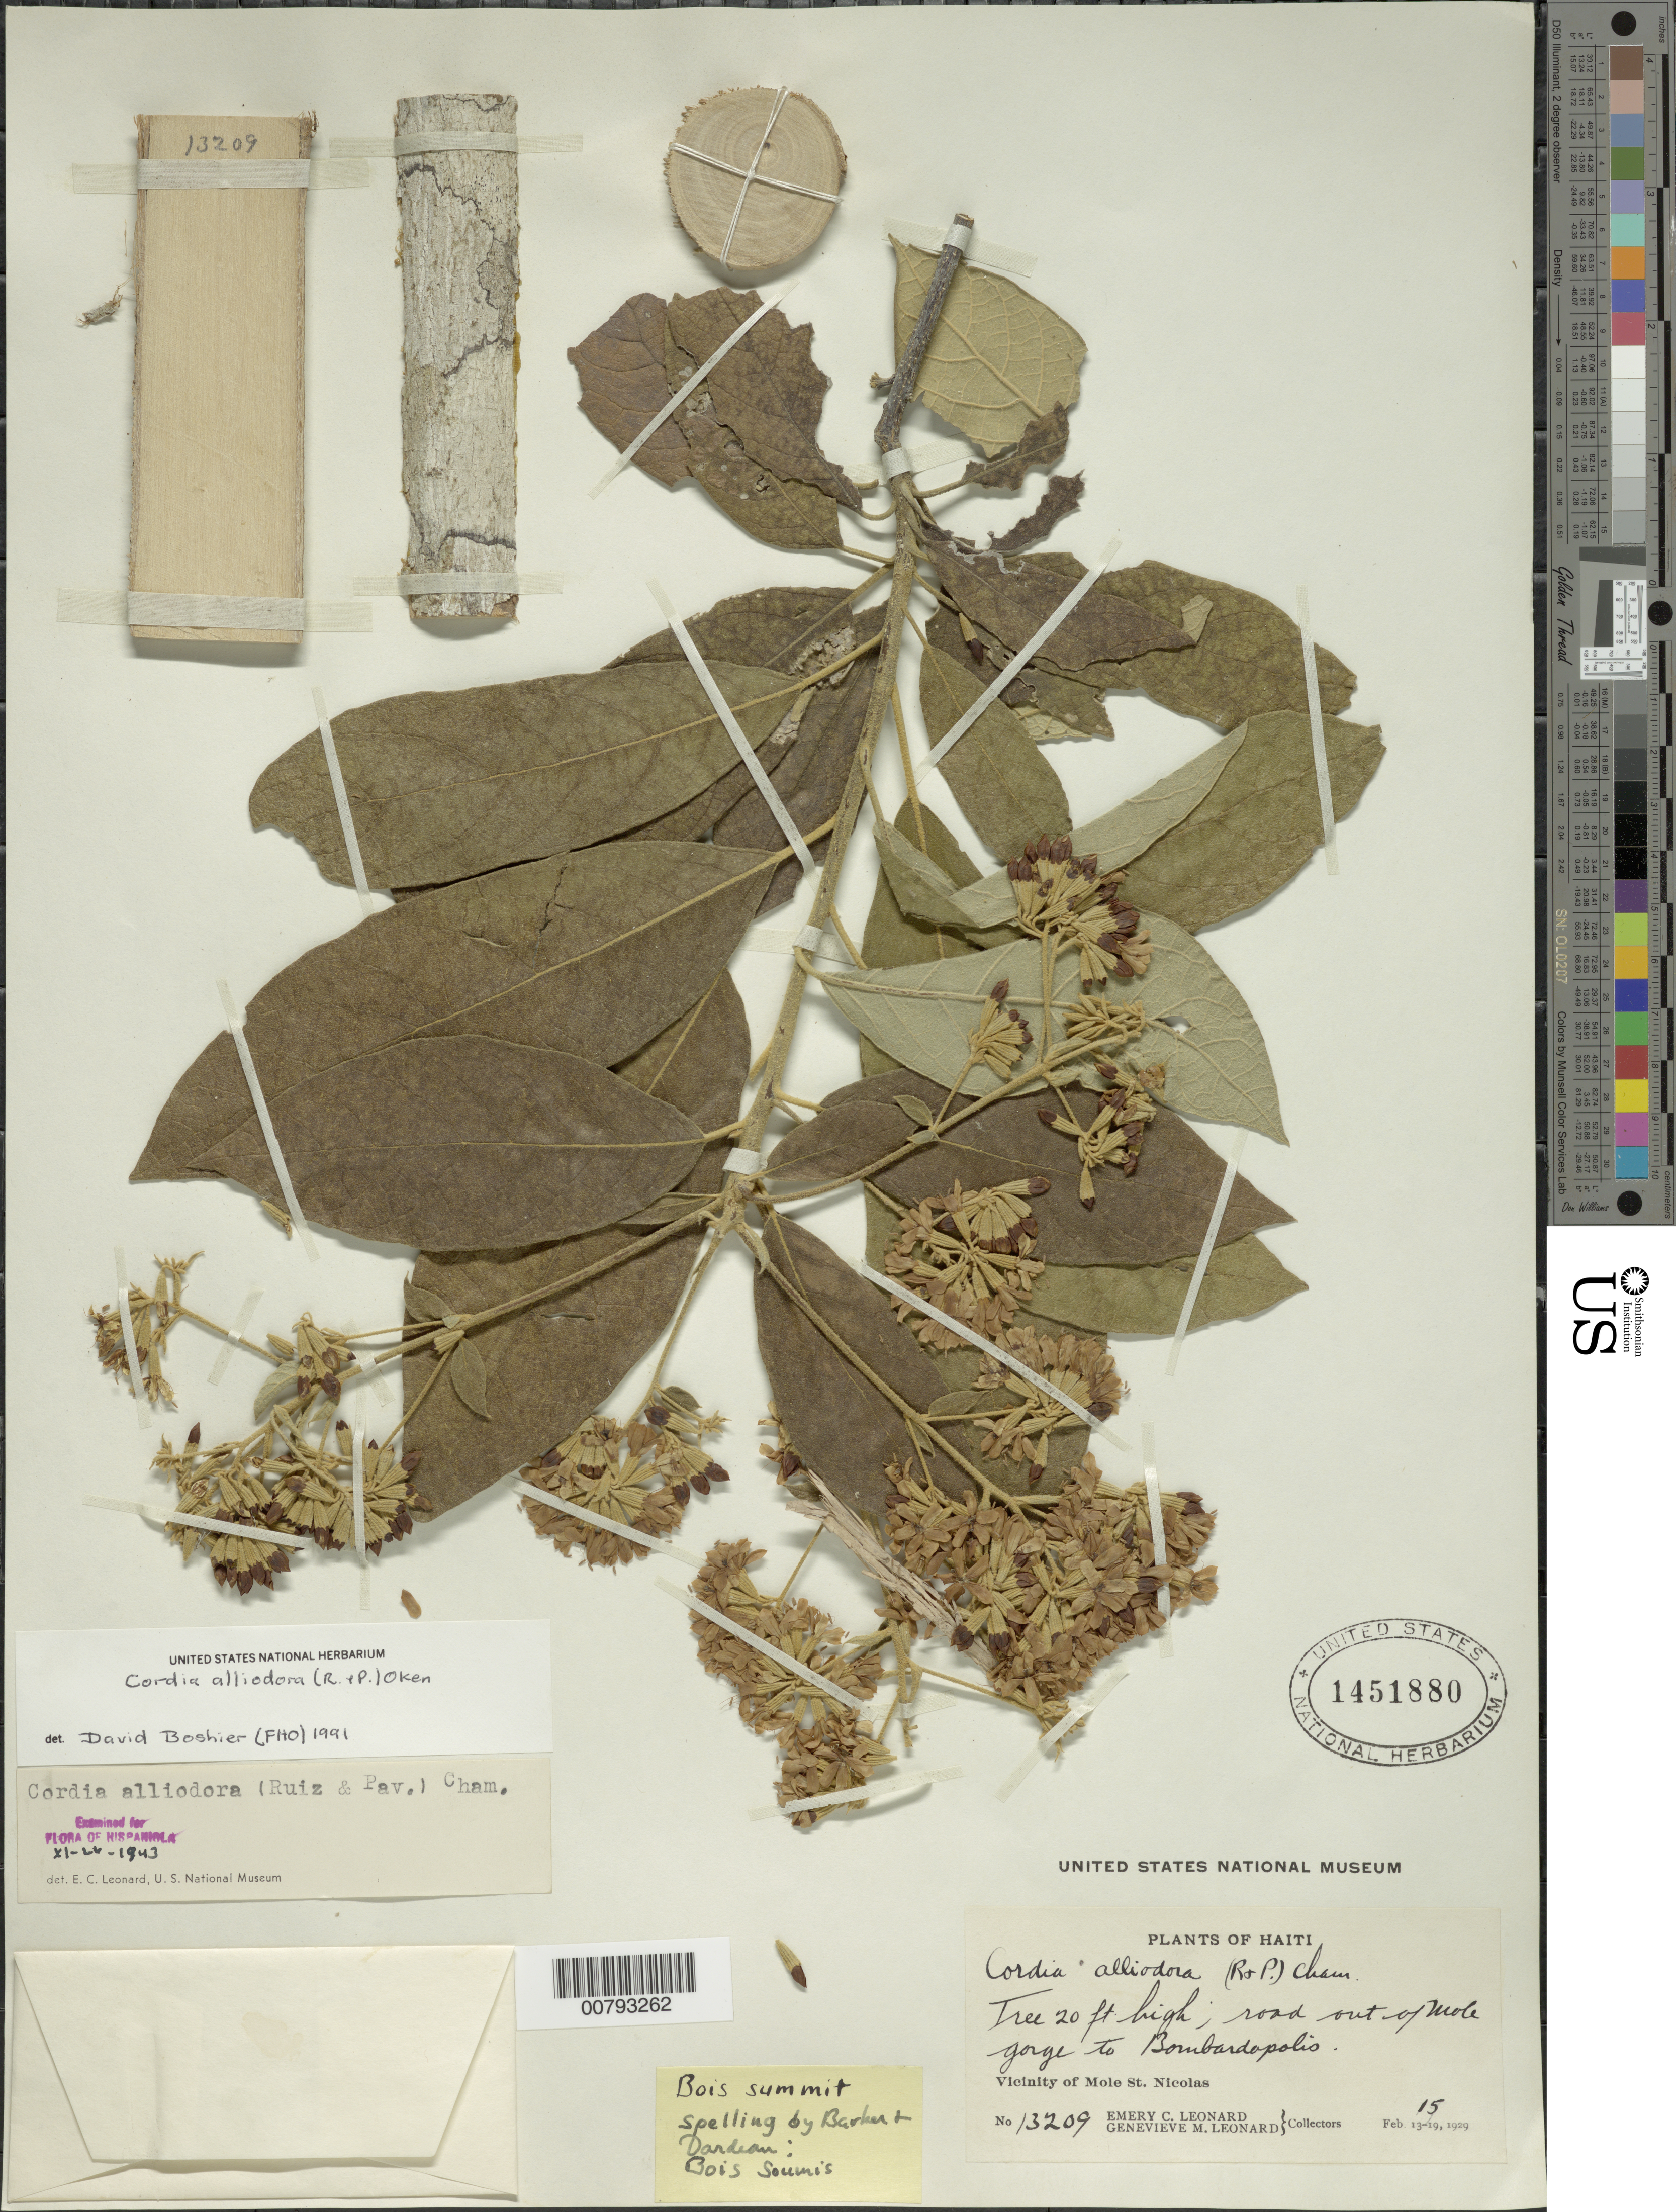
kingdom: Plantae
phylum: Tracheophyta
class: Magnoliopsida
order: Boraginales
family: Cordiaceae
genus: Cordia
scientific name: Cordia alliodora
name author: (Ruiz & Pav.) Oken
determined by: Boshier, D.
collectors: E. C. Leonard & G. M. Leonard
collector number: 13209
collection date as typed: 15 Feb 1929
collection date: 1929-02-15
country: Haiti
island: Hispaniola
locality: Vicinity of Mole St. Nicolas, road out of Mole Gorge to Bombardopolis.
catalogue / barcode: US 1451880